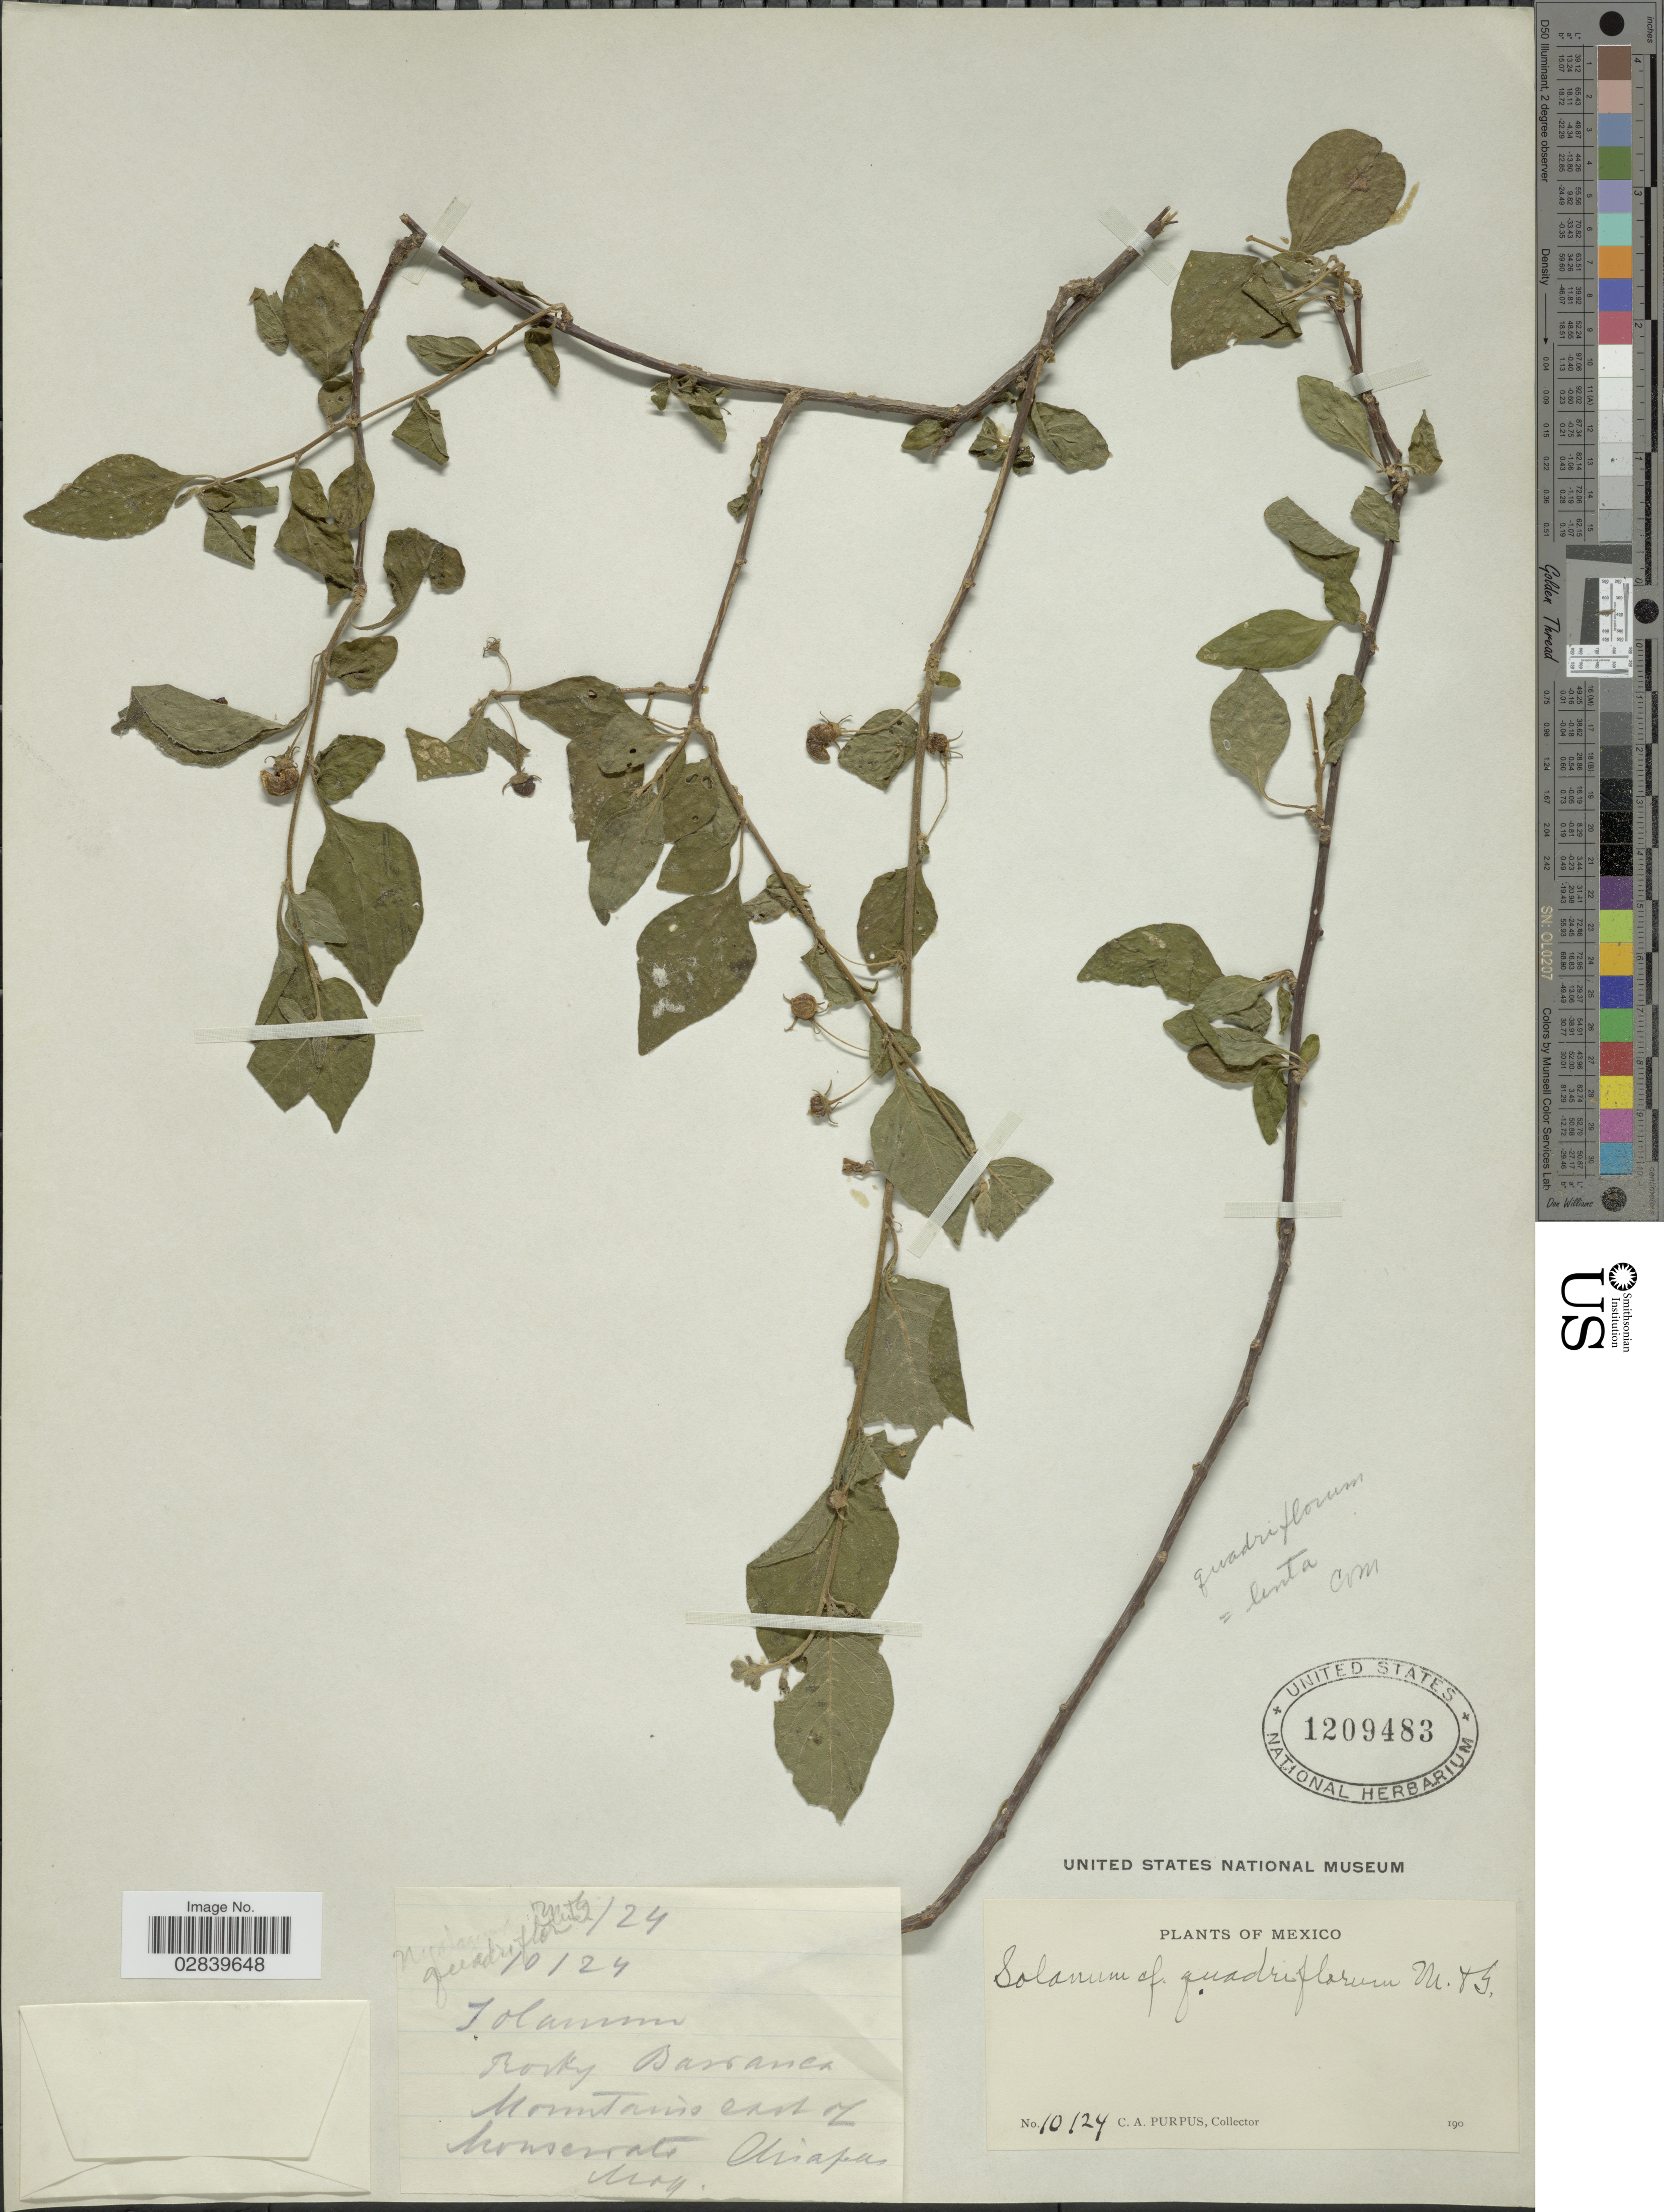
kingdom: Plantae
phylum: Tracheophyta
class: Magnoliopsida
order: Solanales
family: Solanaceae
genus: Lycianthes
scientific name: Lycianthes lenta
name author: (Cav.) Bitter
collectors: C. A. Purpus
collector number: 10124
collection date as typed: May 190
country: Mexico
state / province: Chiapas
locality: Mountains east of Monserrato.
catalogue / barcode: US 1209483